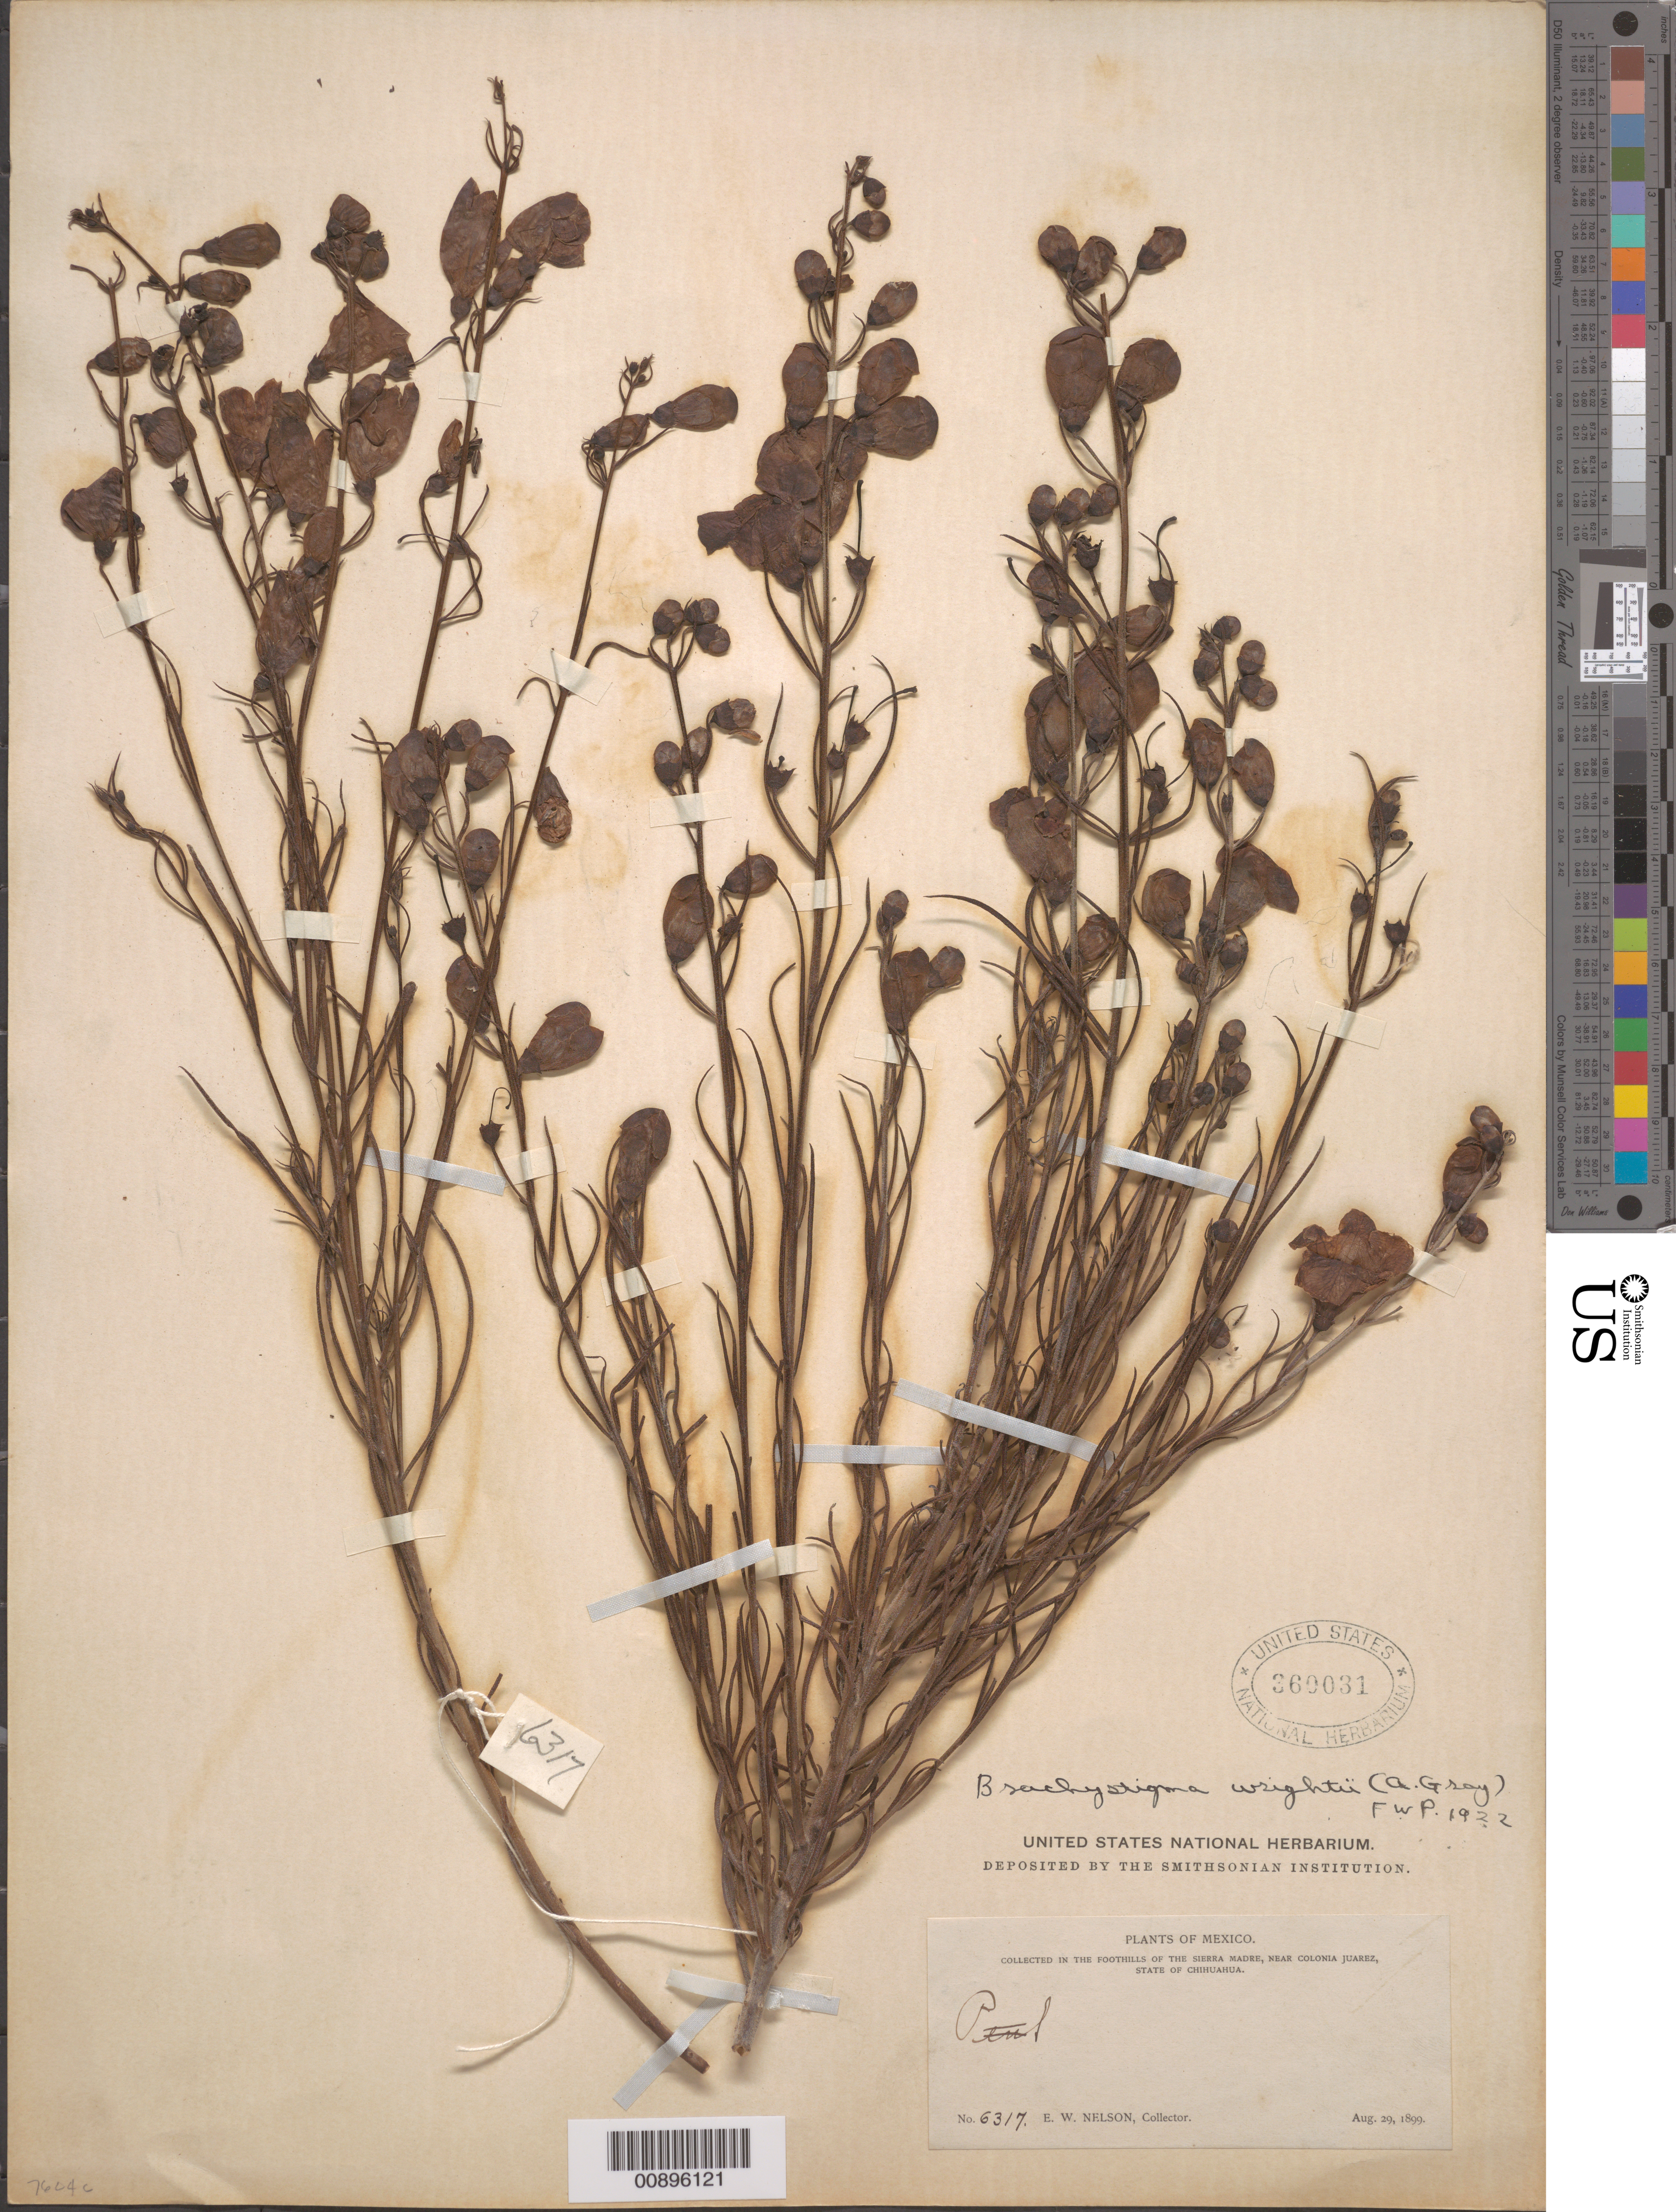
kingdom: Plantae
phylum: Tracheophyta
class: Magnoliopsida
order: Lamiales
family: Orobanchaceae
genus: Brachystigma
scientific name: Brachystigma wrightii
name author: (A. Gray) Pennell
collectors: E. W. Nelson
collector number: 6317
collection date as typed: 29 Aug 1899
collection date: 1899-08-29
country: Mexico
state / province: Chihuahua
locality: Foothills of the Sierra Madre, near Colonia Juárez, Chihuahua.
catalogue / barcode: US 360031